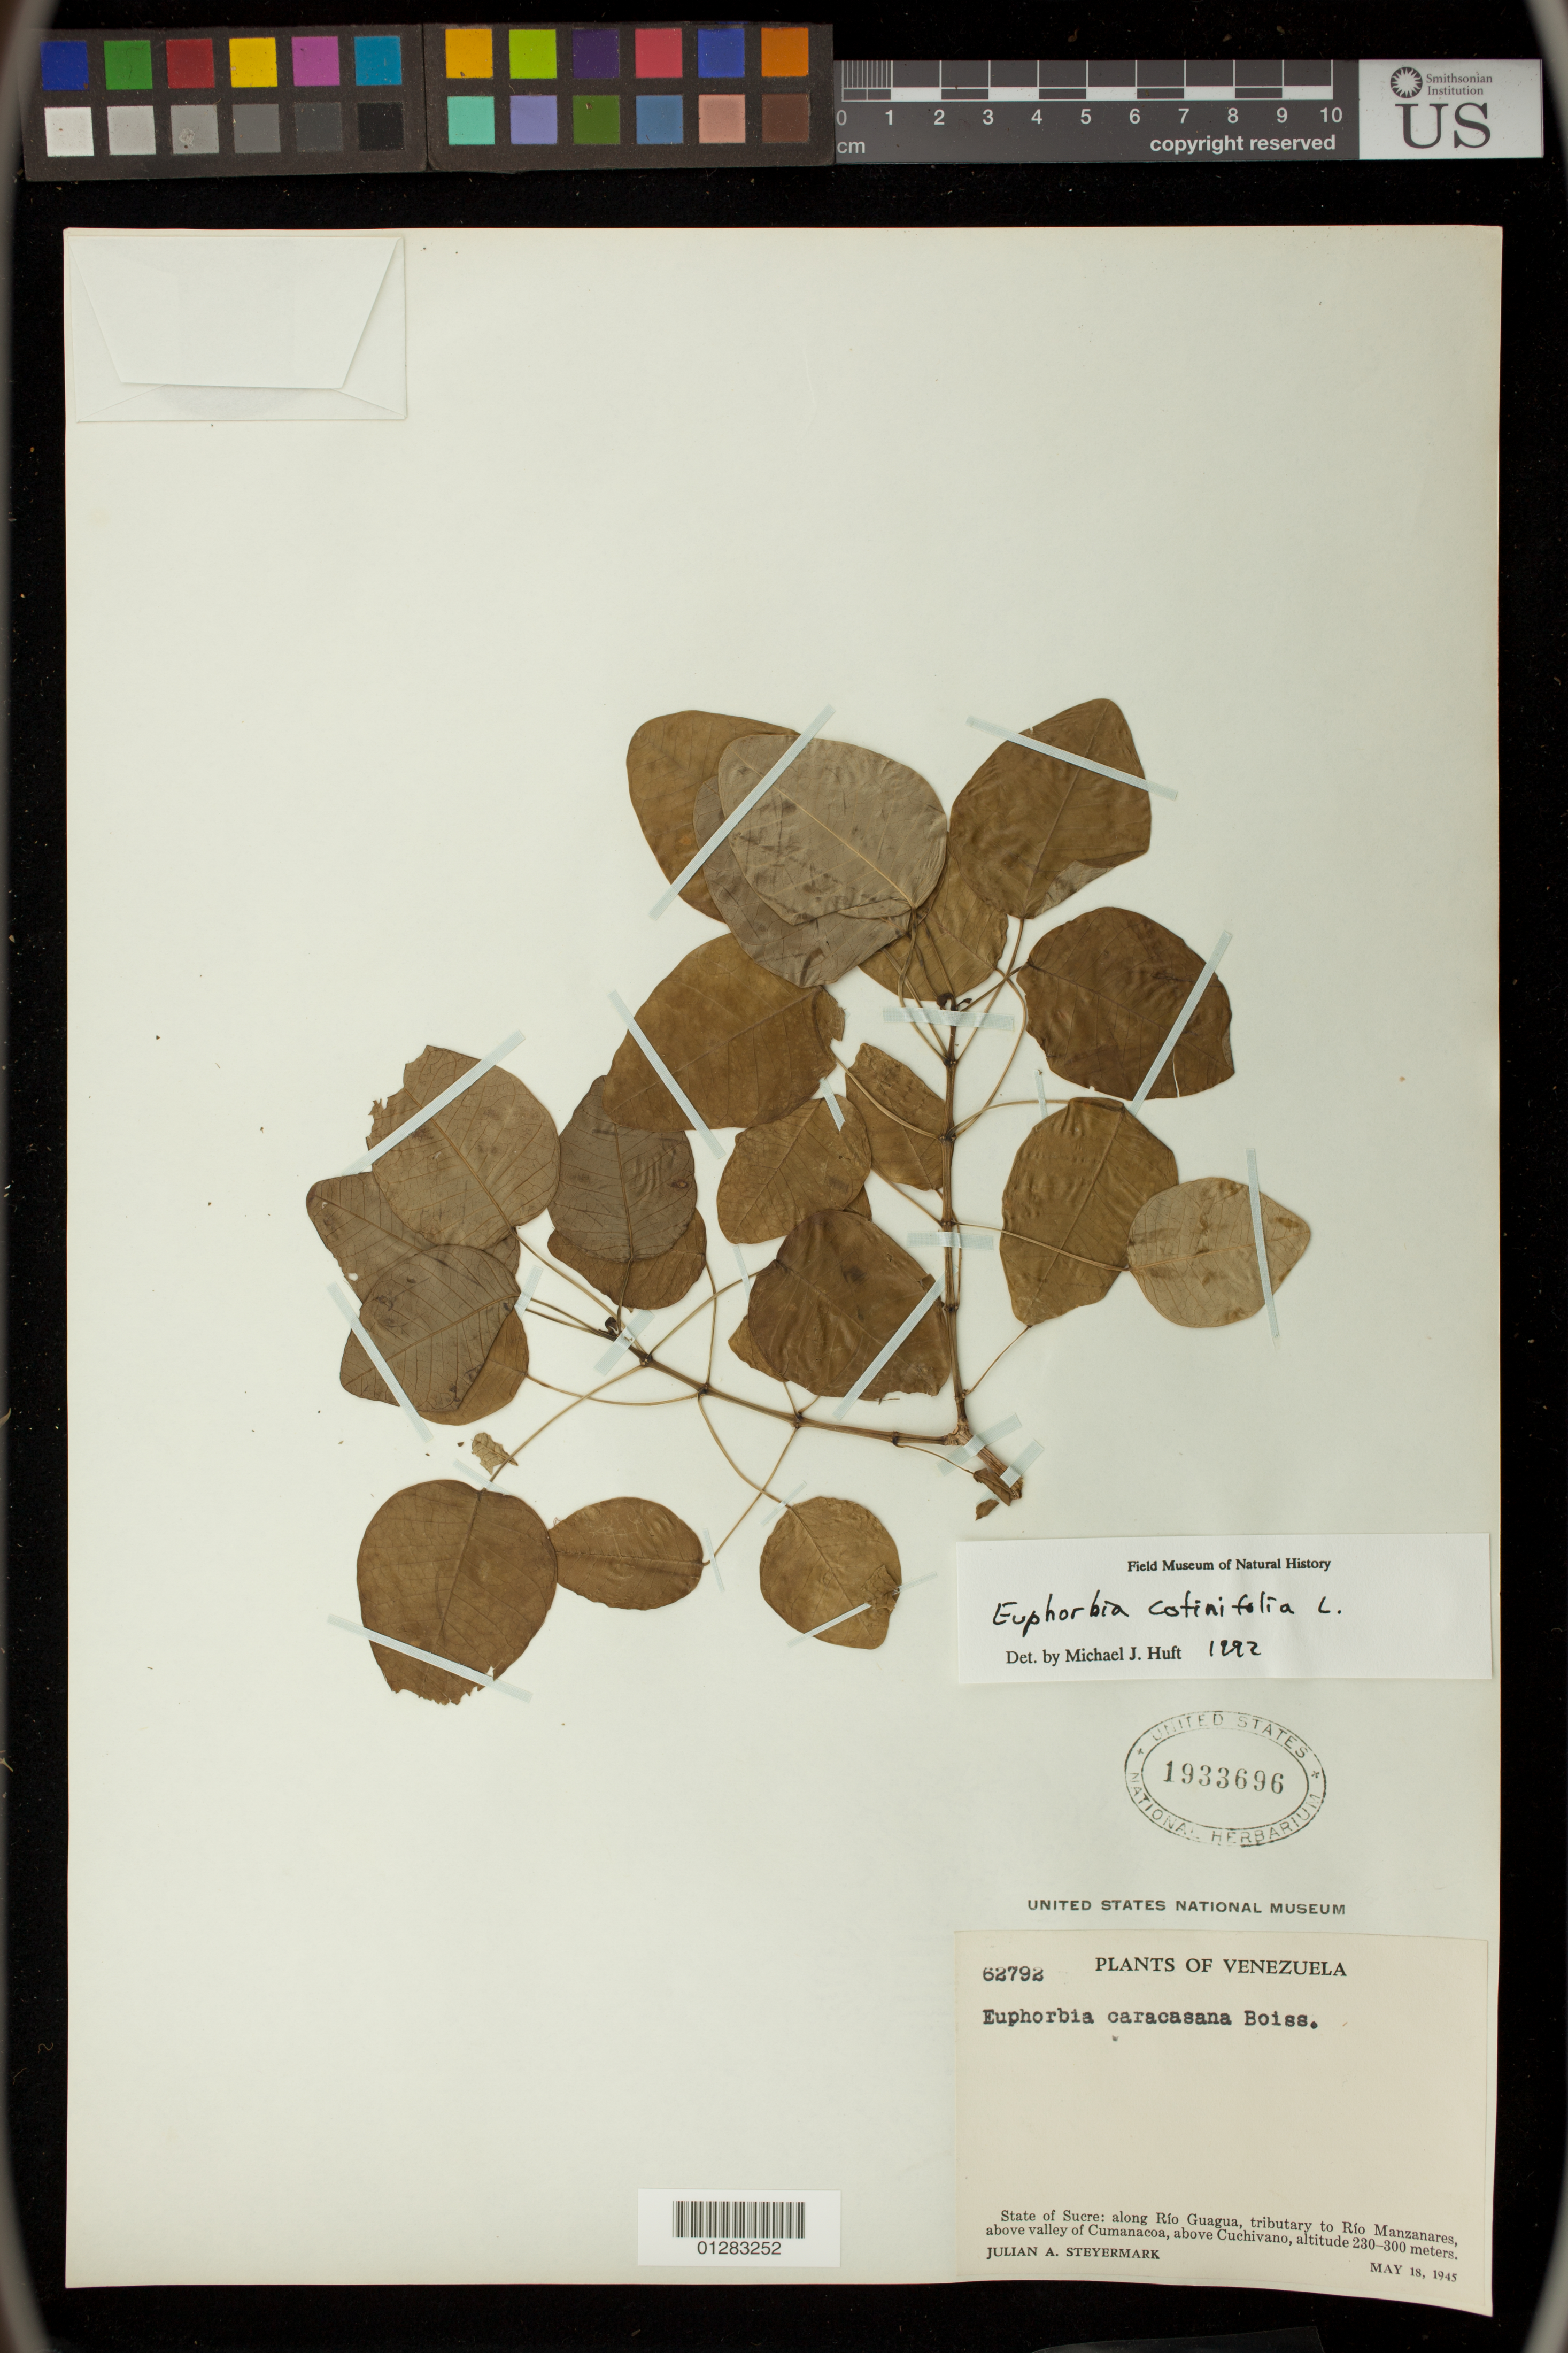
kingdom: Plantae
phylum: Tracheophyta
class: Magnoliopsida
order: Malpighiales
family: Euphorbiaceae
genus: Euphorbia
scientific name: Euphorbia cotinifolia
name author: L.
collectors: J. Steyermark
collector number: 62792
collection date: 1945-05-18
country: Venezuela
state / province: Sucre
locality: Along Rio Guagua, tributary to Rio Manzanares,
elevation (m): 230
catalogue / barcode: US 1933696